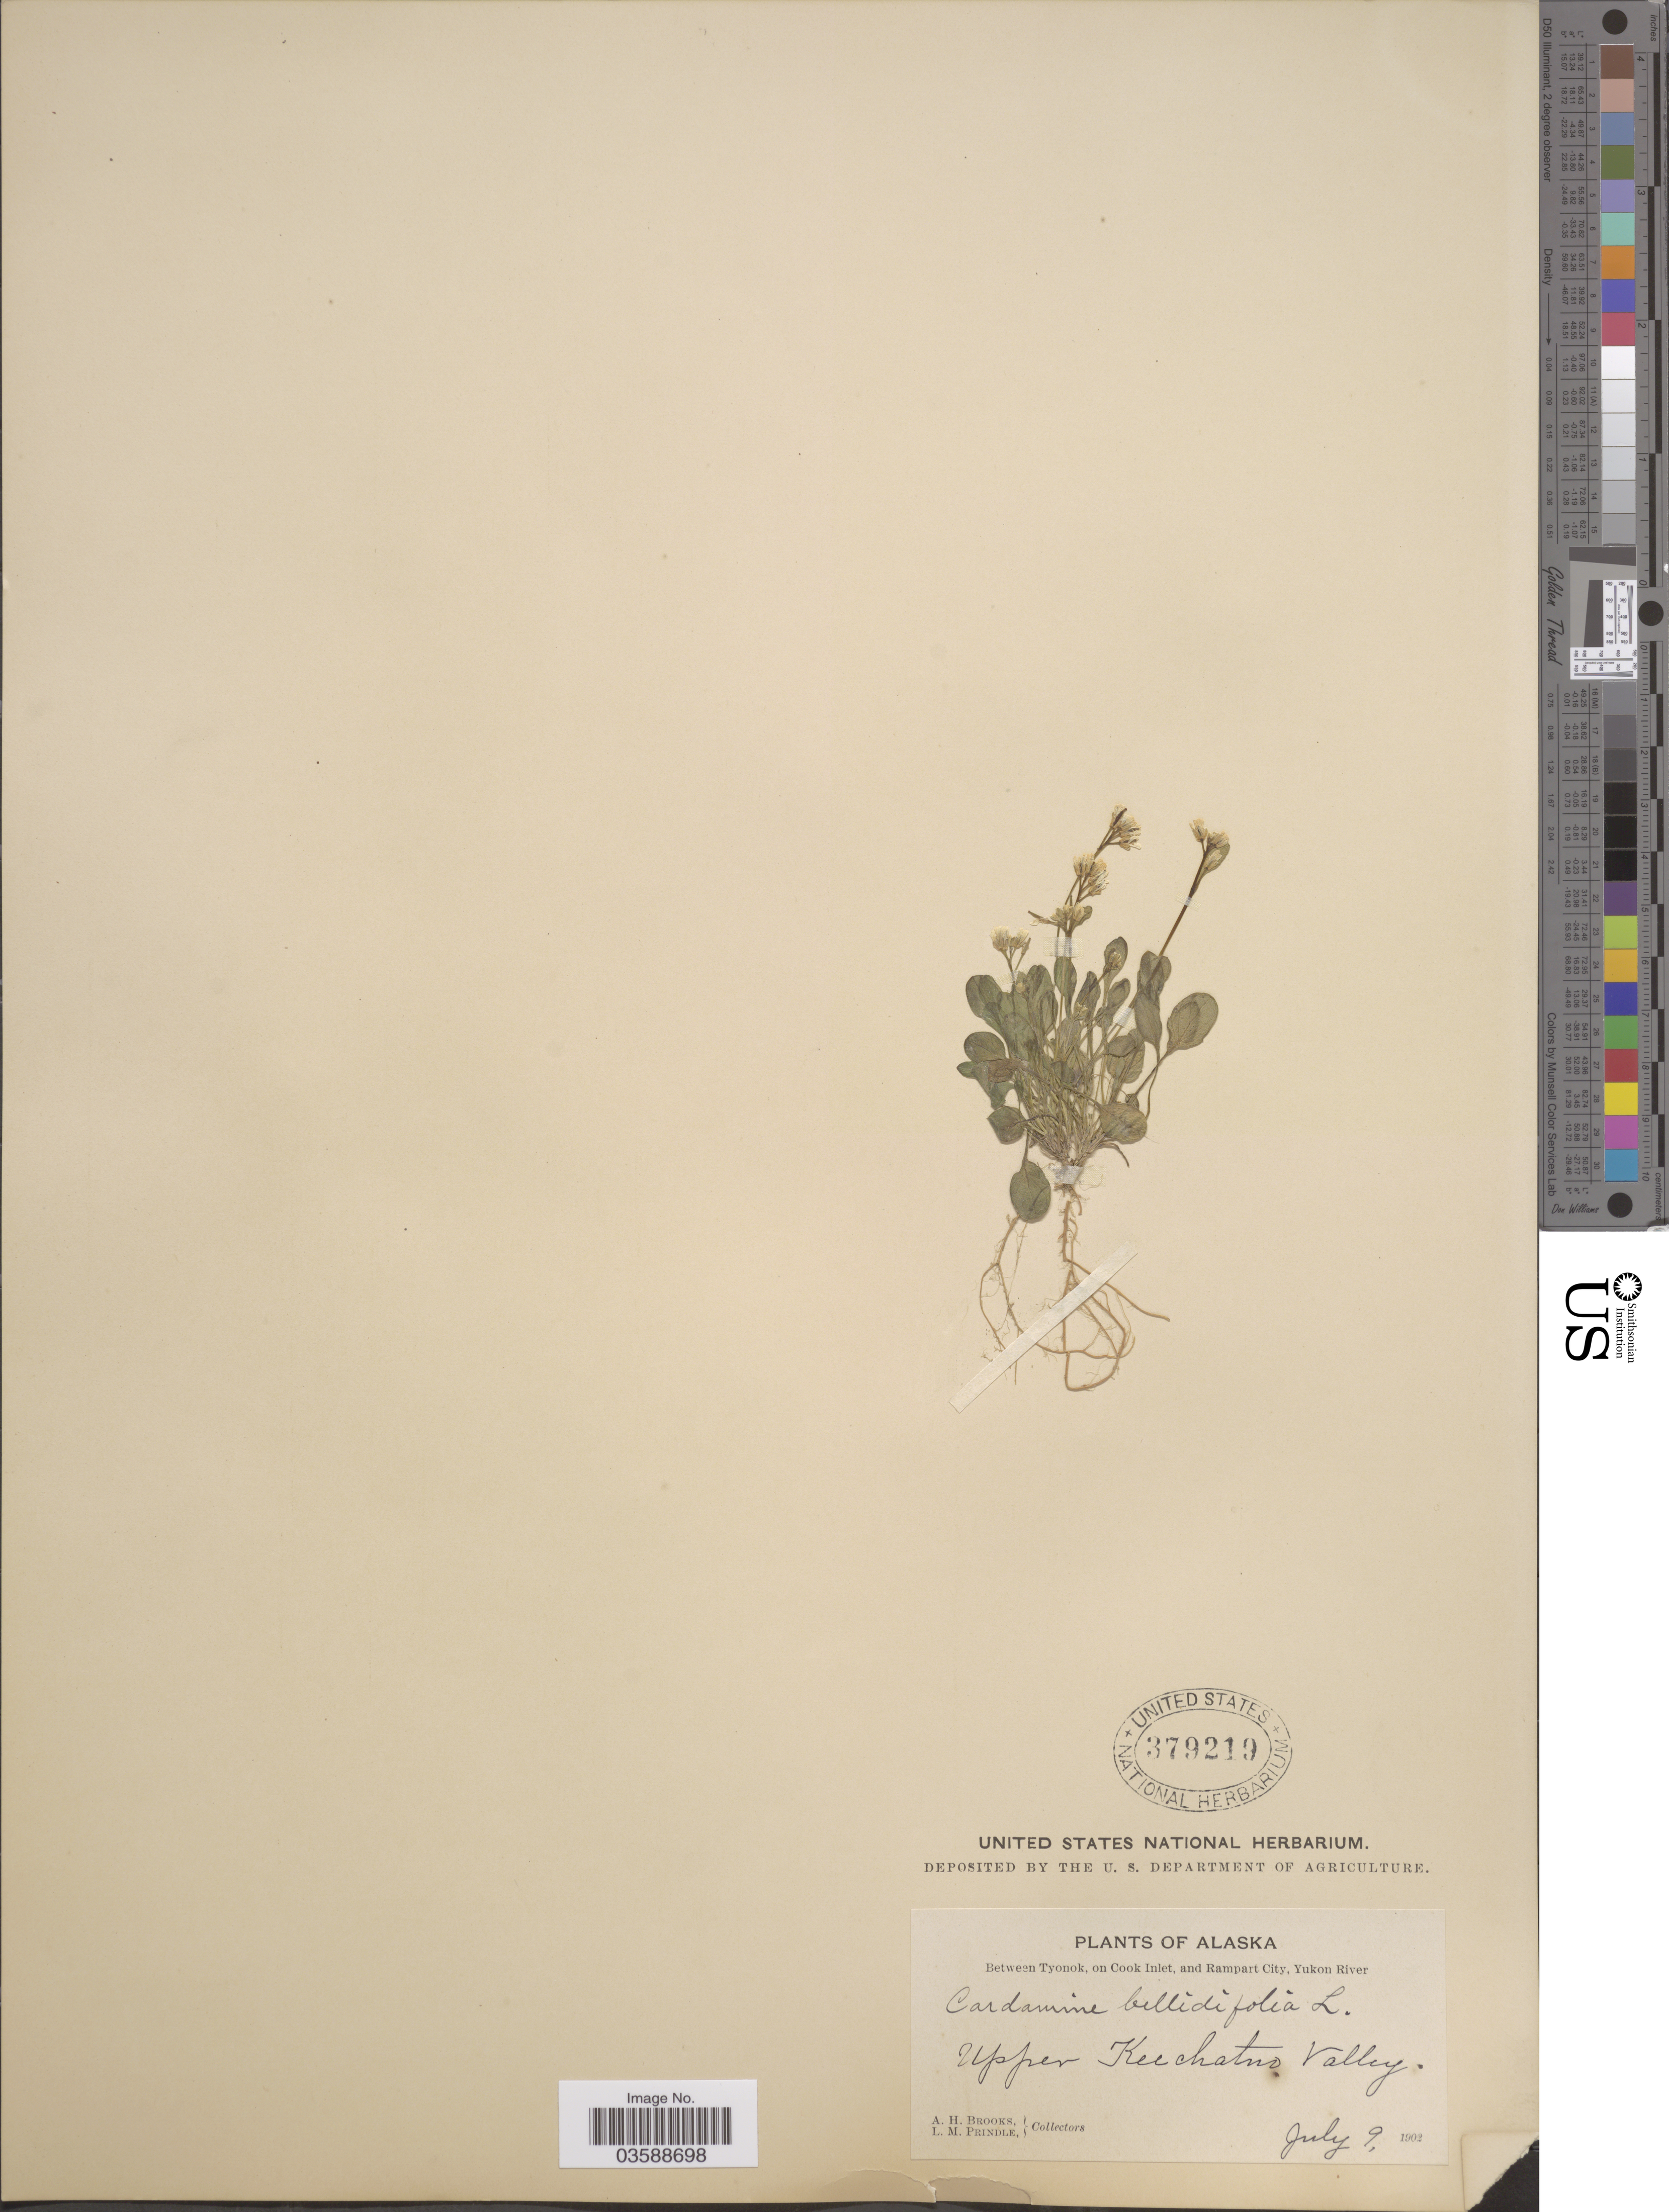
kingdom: Plantae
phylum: Tracheophyta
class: Magnoliopsida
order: Brassicales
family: Brassicaceae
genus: Cardamine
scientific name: Cardamine bellidifolia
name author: L.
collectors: A. Brooks & L. Prindle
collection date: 1902-07-09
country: United States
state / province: Alaska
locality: Between Tyonok, on Cook Inlet, and Rampart City, Yukon River. Upper Keechatno Valley.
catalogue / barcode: US 379219